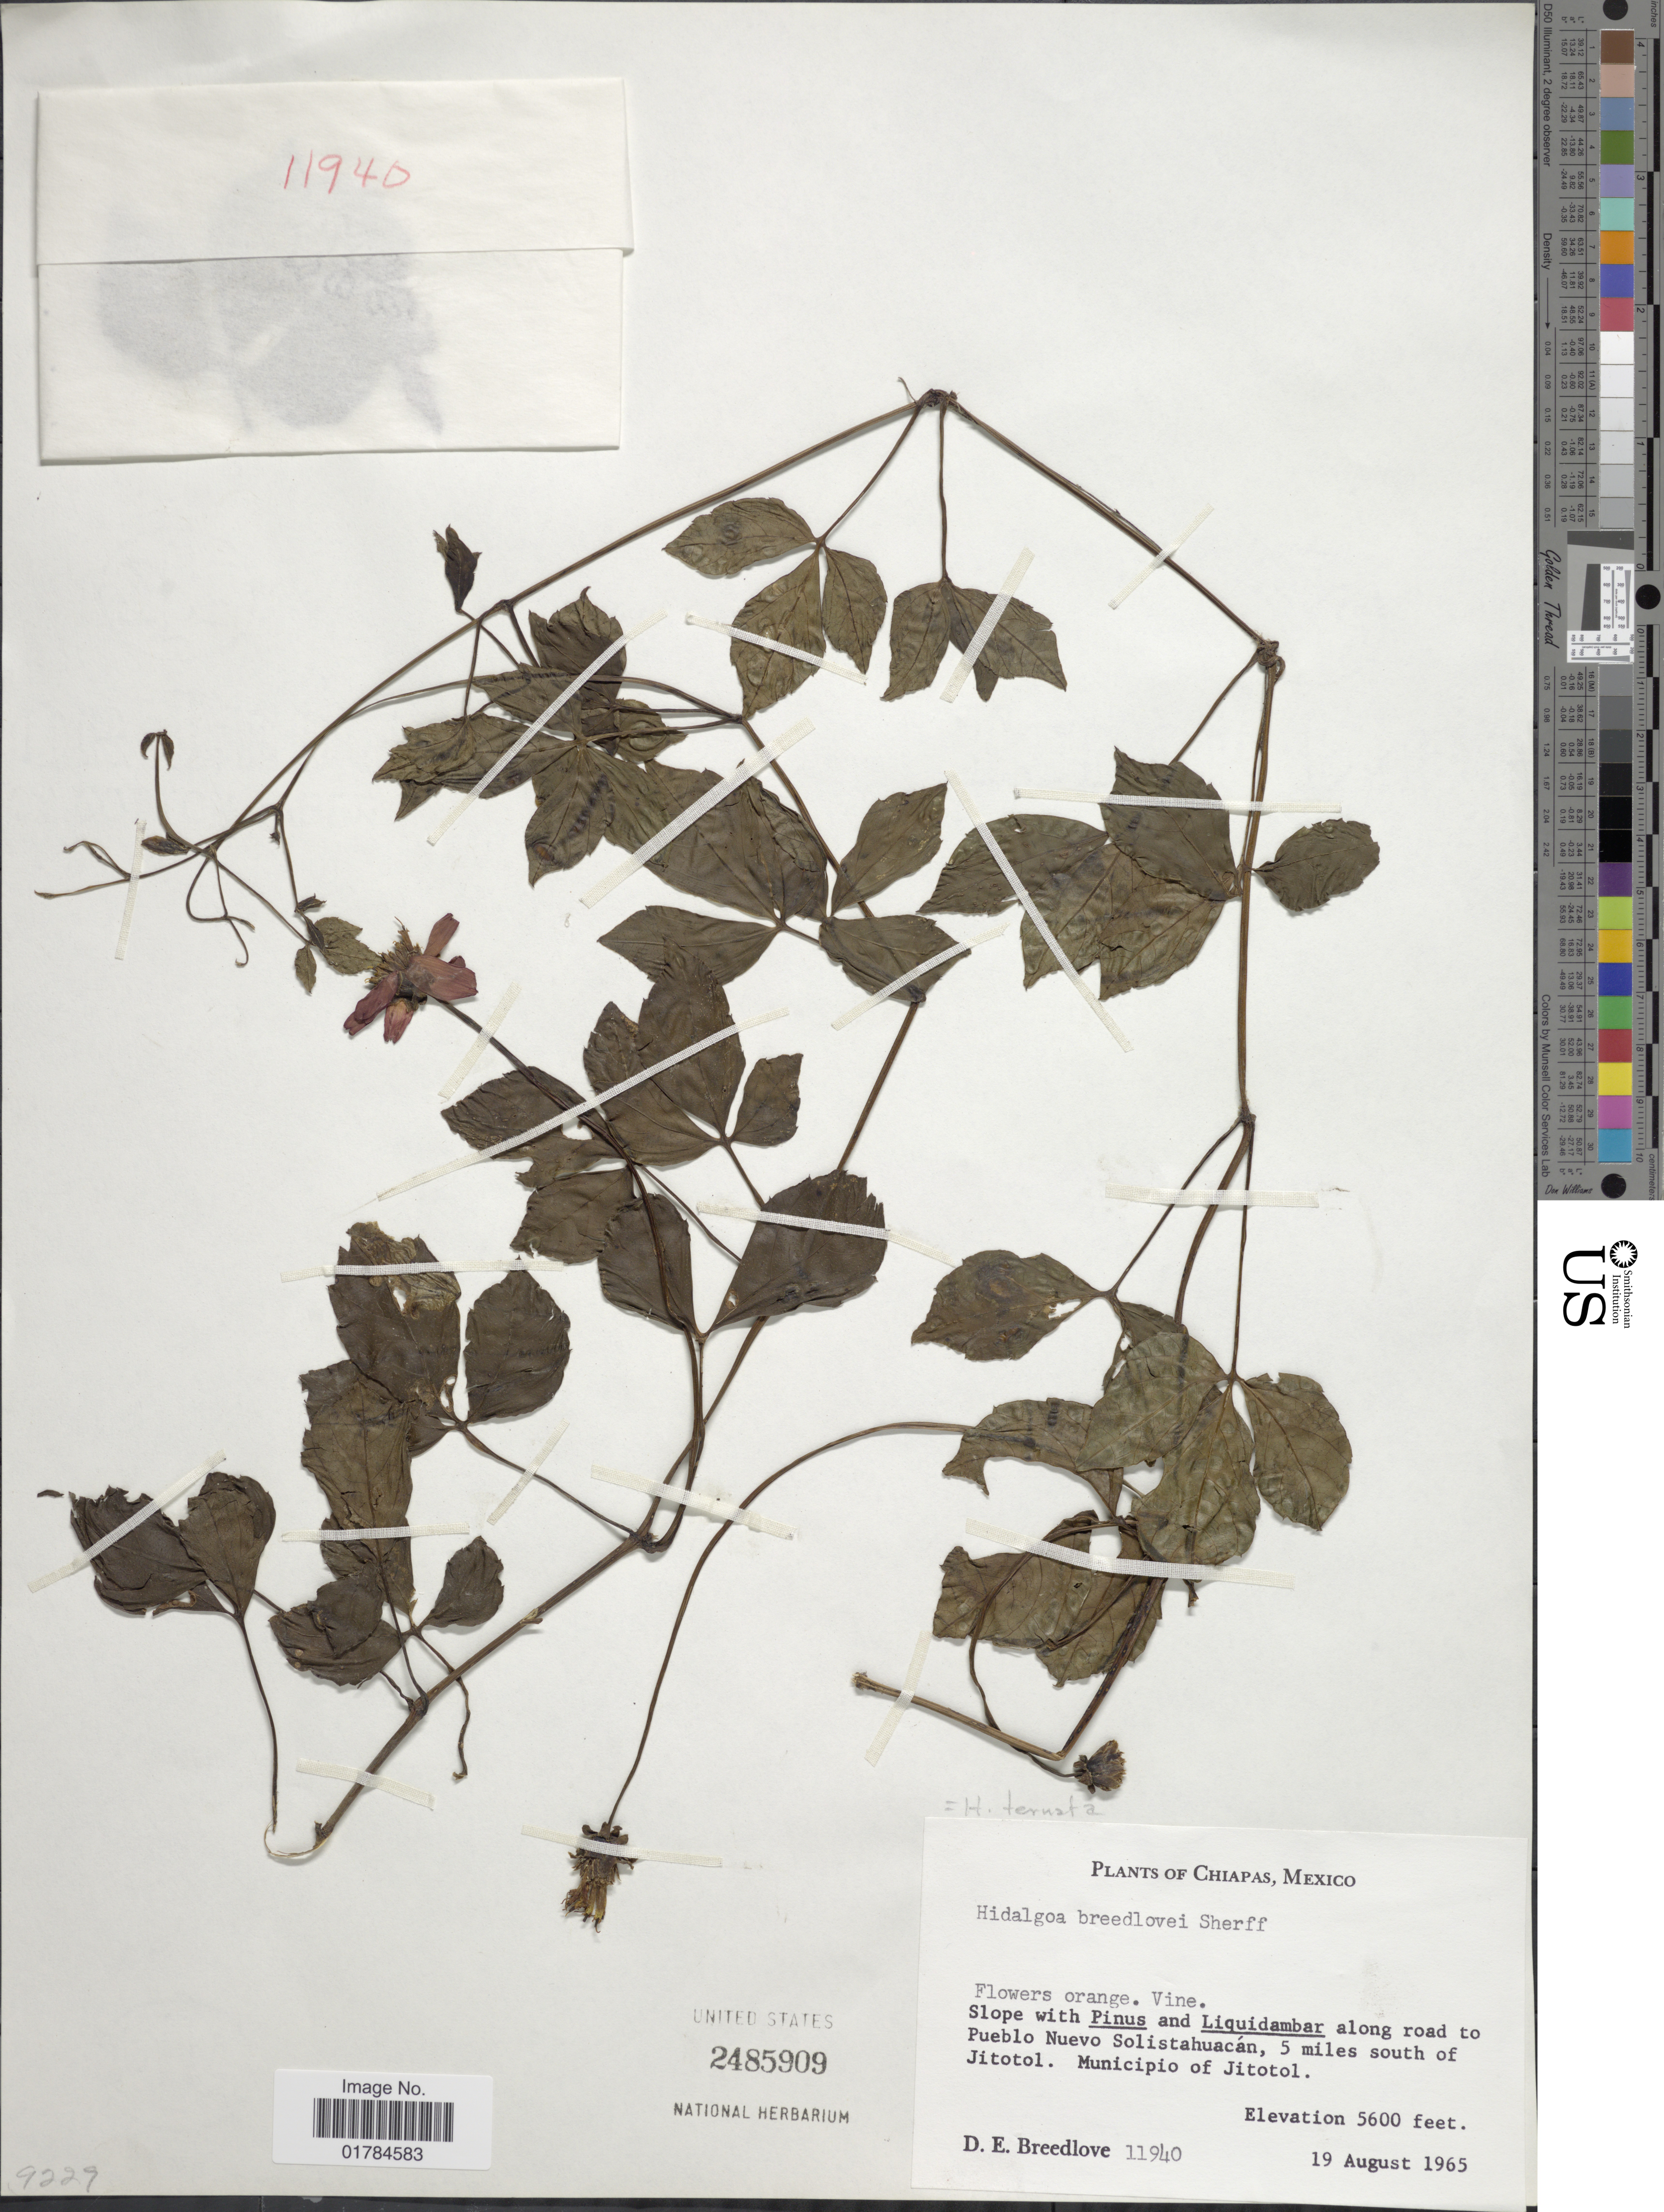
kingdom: Plantae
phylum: Tracheophyta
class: Magnoliopsida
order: Asterales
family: Asteraceae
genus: Hidalgoa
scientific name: Hidalgoa ternata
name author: La Llave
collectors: D. E. Breedlove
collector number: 11940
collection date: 1965-08-19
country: Mexico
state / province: Chiapas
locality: Slope with Pinus and Liquidambar along road to Pueblo Nuevo Solstahuacan, 5 miles south of Jitotol. Municipio of Jitotol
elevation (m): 1707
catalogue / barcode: US 2485909